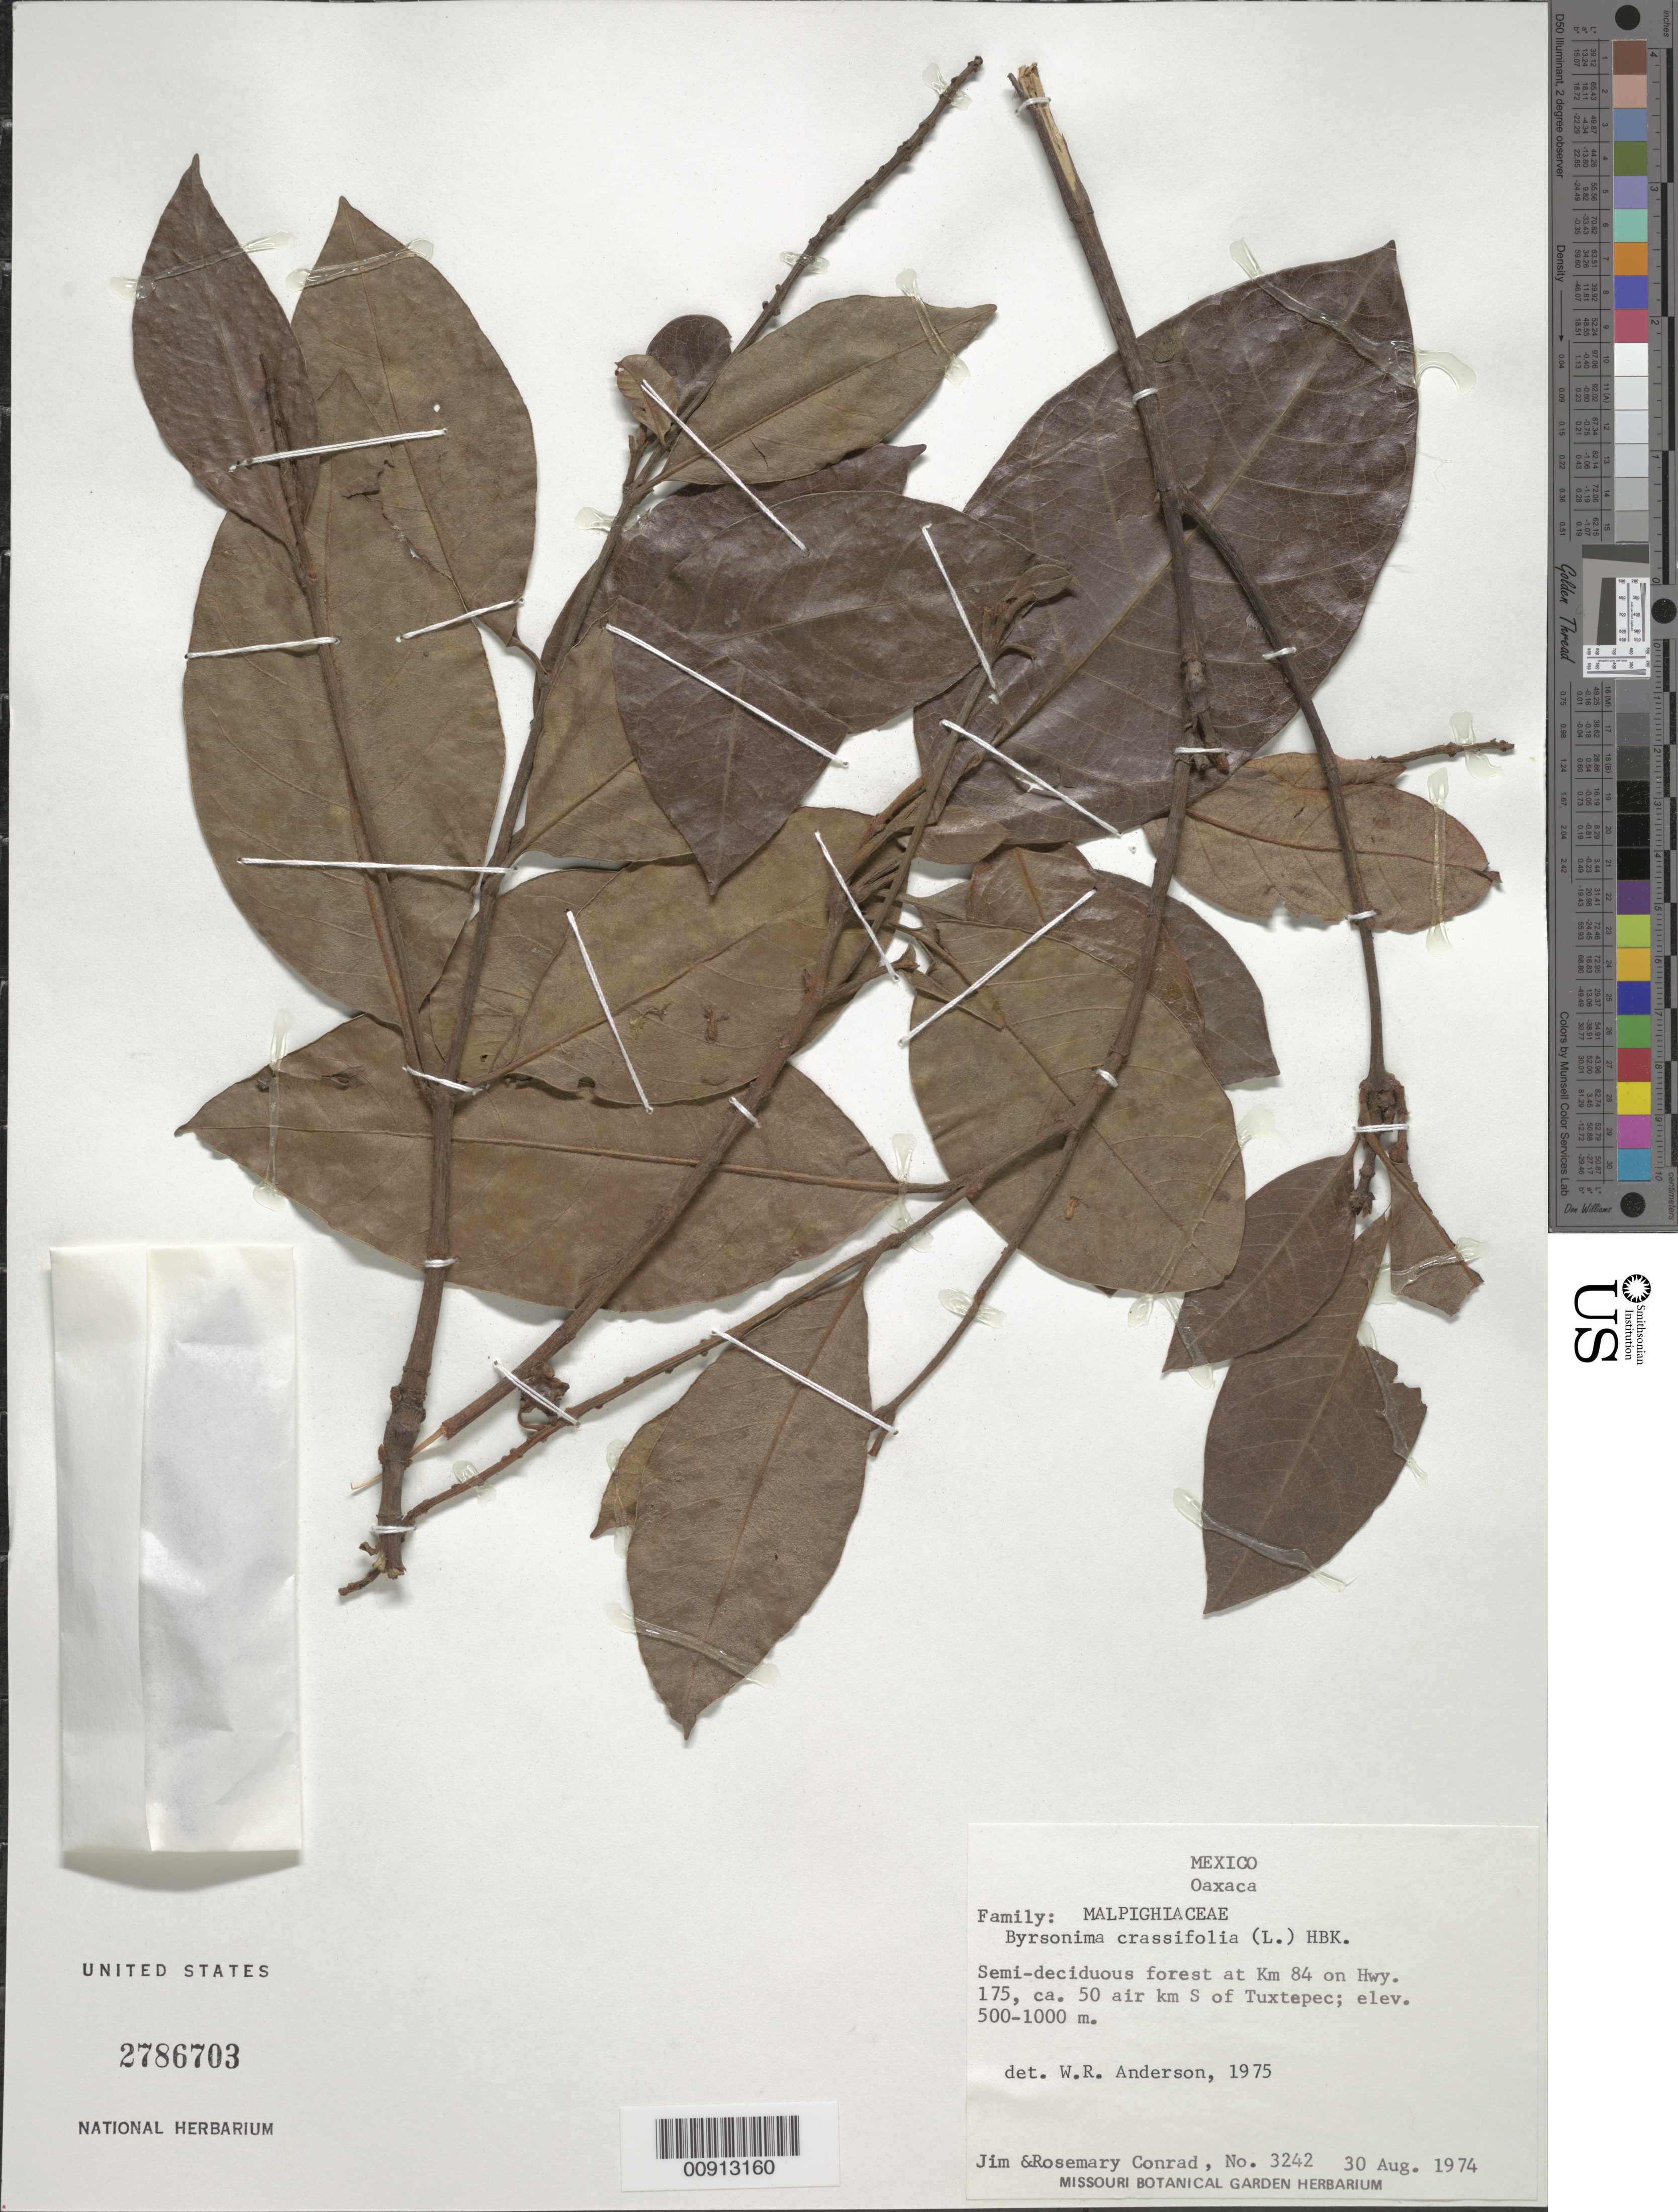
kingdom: Plantae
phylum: Tracheophyta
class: Magnoliopsida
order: Malpighiales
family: Malpighiaceae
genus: Byrsonima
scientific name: Byrsonima crassifolia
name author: (L.) Kunth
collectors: J. Conrad & R. Conrad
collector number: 3242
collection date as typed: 30 Aug 1974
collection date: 1974-08-30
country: Mexico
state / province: Oaxaca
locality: At km 84 on Hwy. 175, ca. 50 air km S of Tuxtepec, Oaxaca.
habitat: Semi-deciduous forest.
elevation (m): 1000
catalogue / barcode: US 2786703